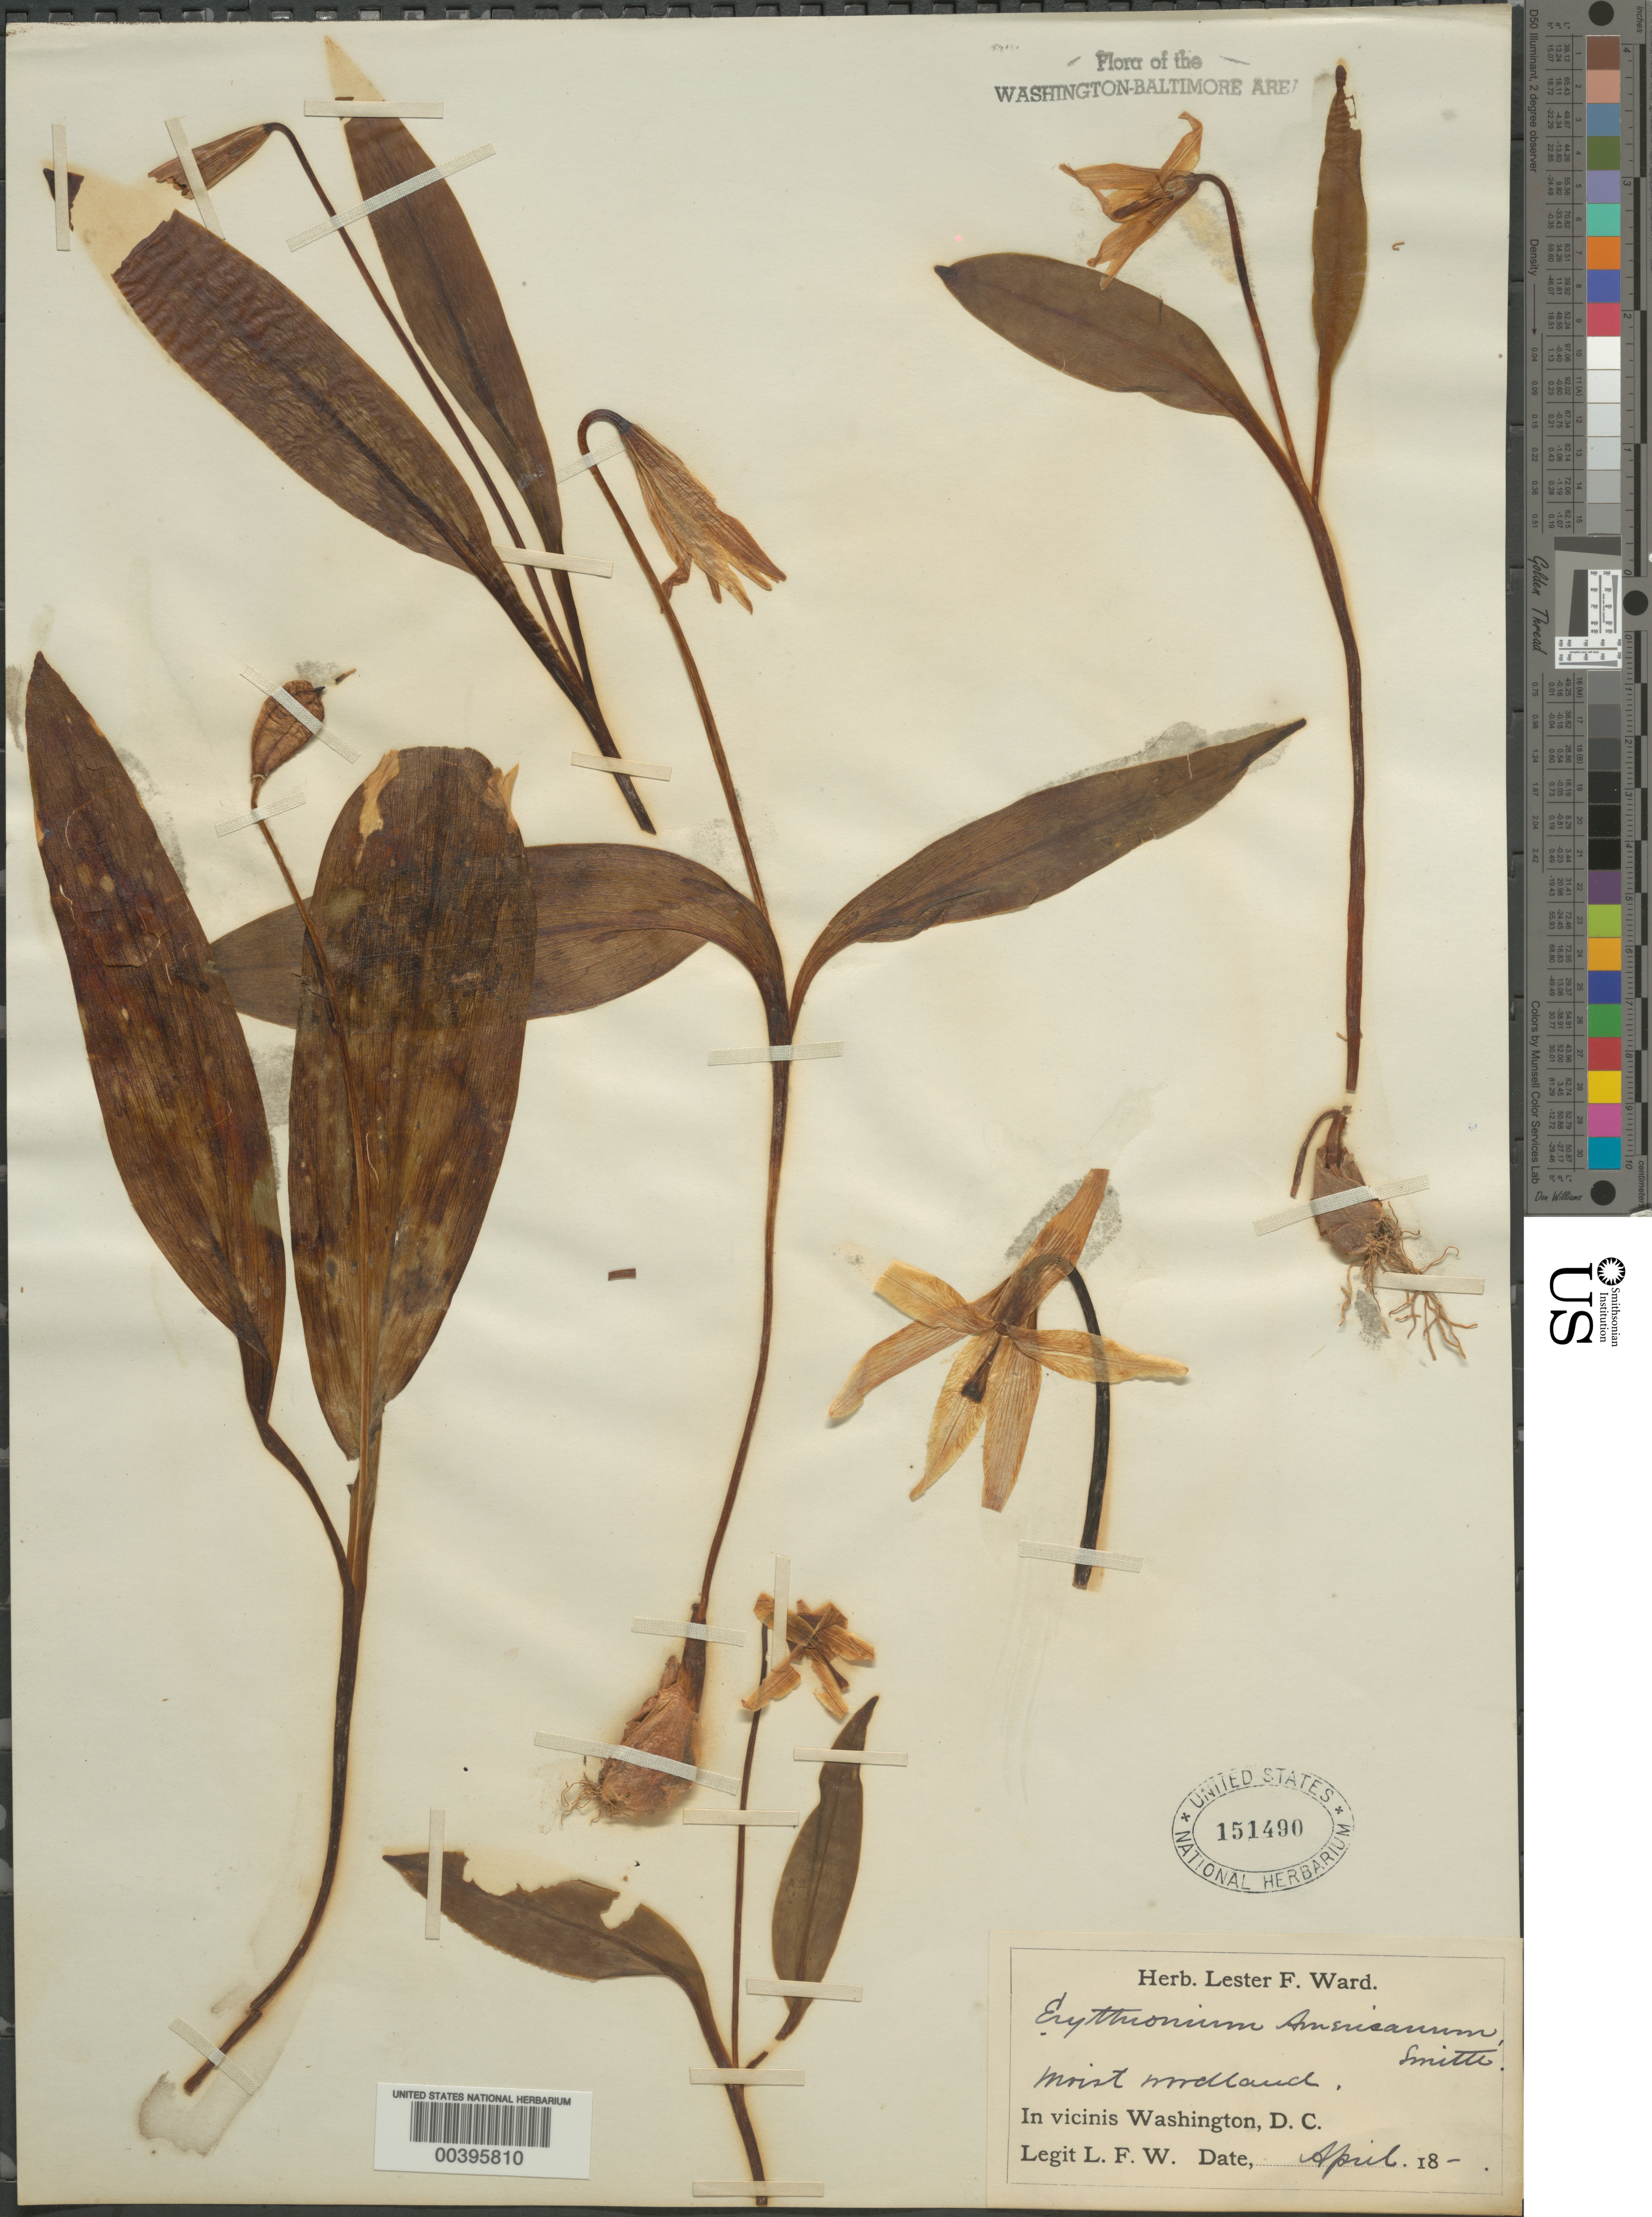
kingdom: Plantae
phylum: Tracheophyta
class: Liliopsida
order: Liliales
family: Liliaceae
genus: Erythronium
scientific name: Erythronium americanum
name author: Ker Gawl.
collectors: L. F. Ward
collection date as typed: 18--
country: United States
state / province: District of Columbia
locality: Vicinity of Washington, DC.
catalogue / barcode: US 151490